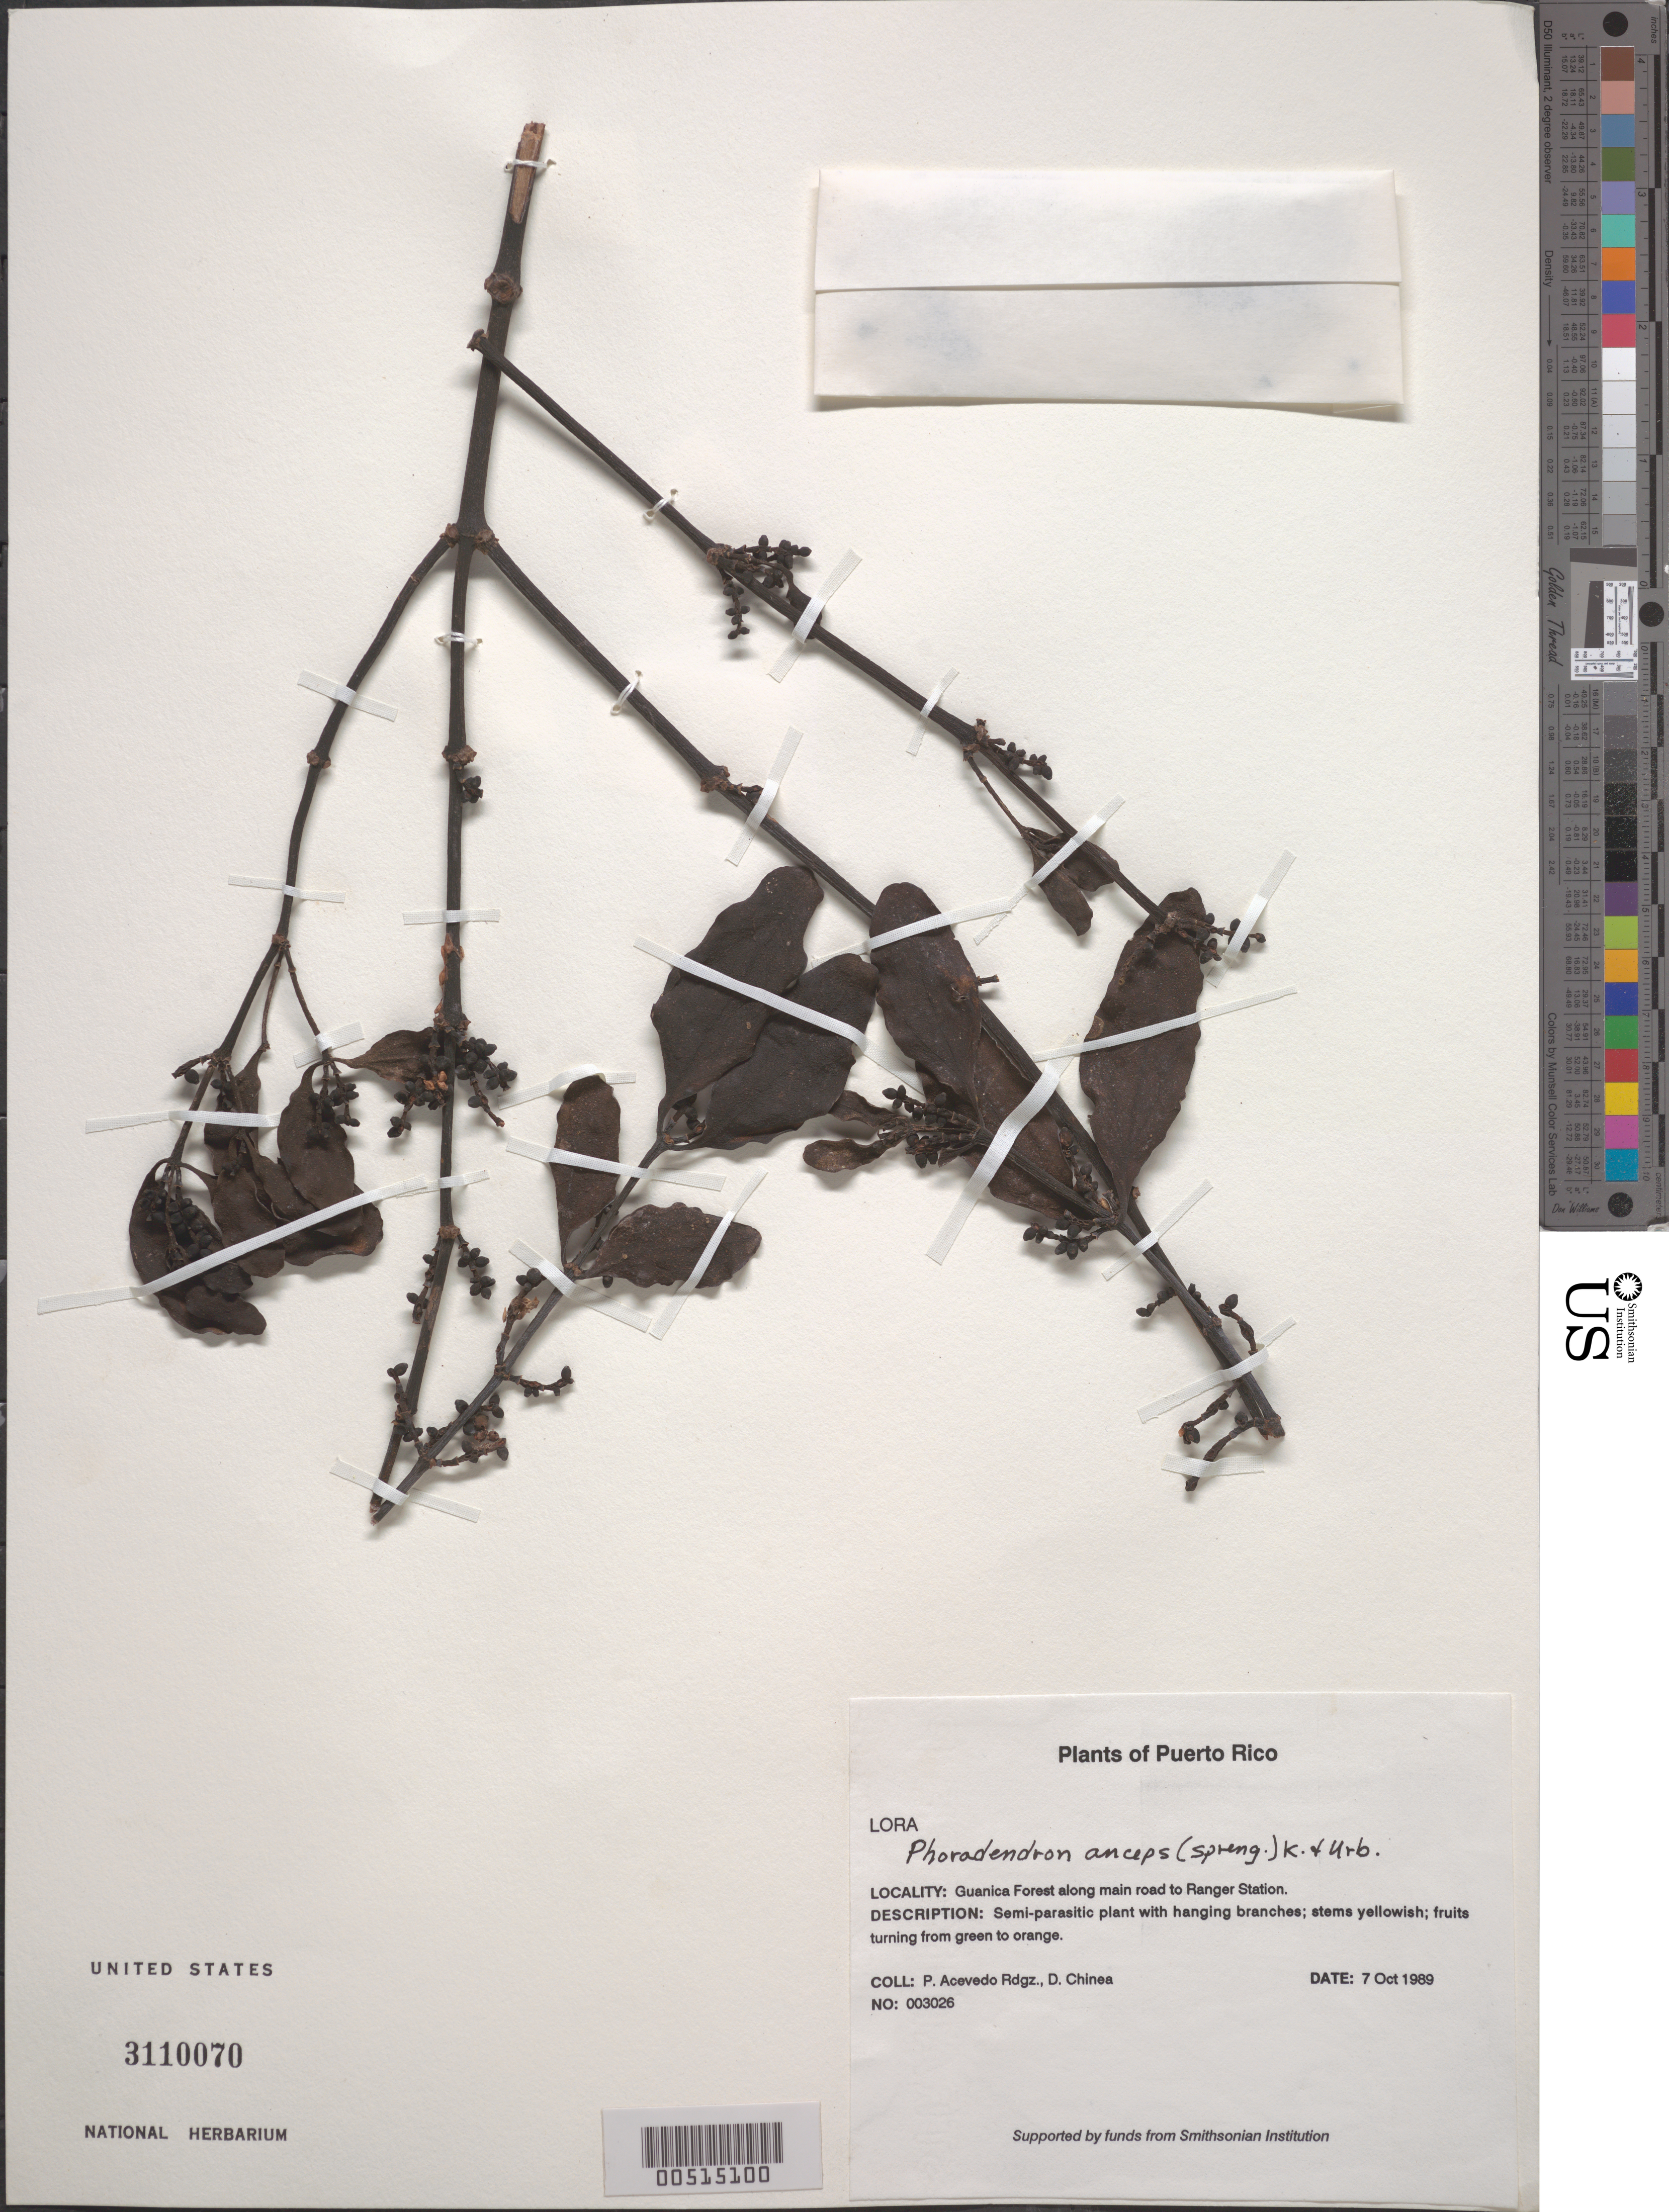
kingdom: Plantae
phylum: Tracheophyta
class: Magnoliopsida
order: Santalales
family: Viscaceae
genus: Phoradendron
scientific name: Phoradendron anceps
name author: (Spreng.) M. Gómez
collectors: P. Acevedo-Rodr. & D. Chinea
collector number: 3026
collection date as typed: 07 Oct 1989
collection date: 1989-10-07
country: Puerto Rico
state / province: Guánica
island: Puerto Rico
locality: Guánica; Guánica Forest along main road to Ranger Station.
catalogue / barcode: US 3110070